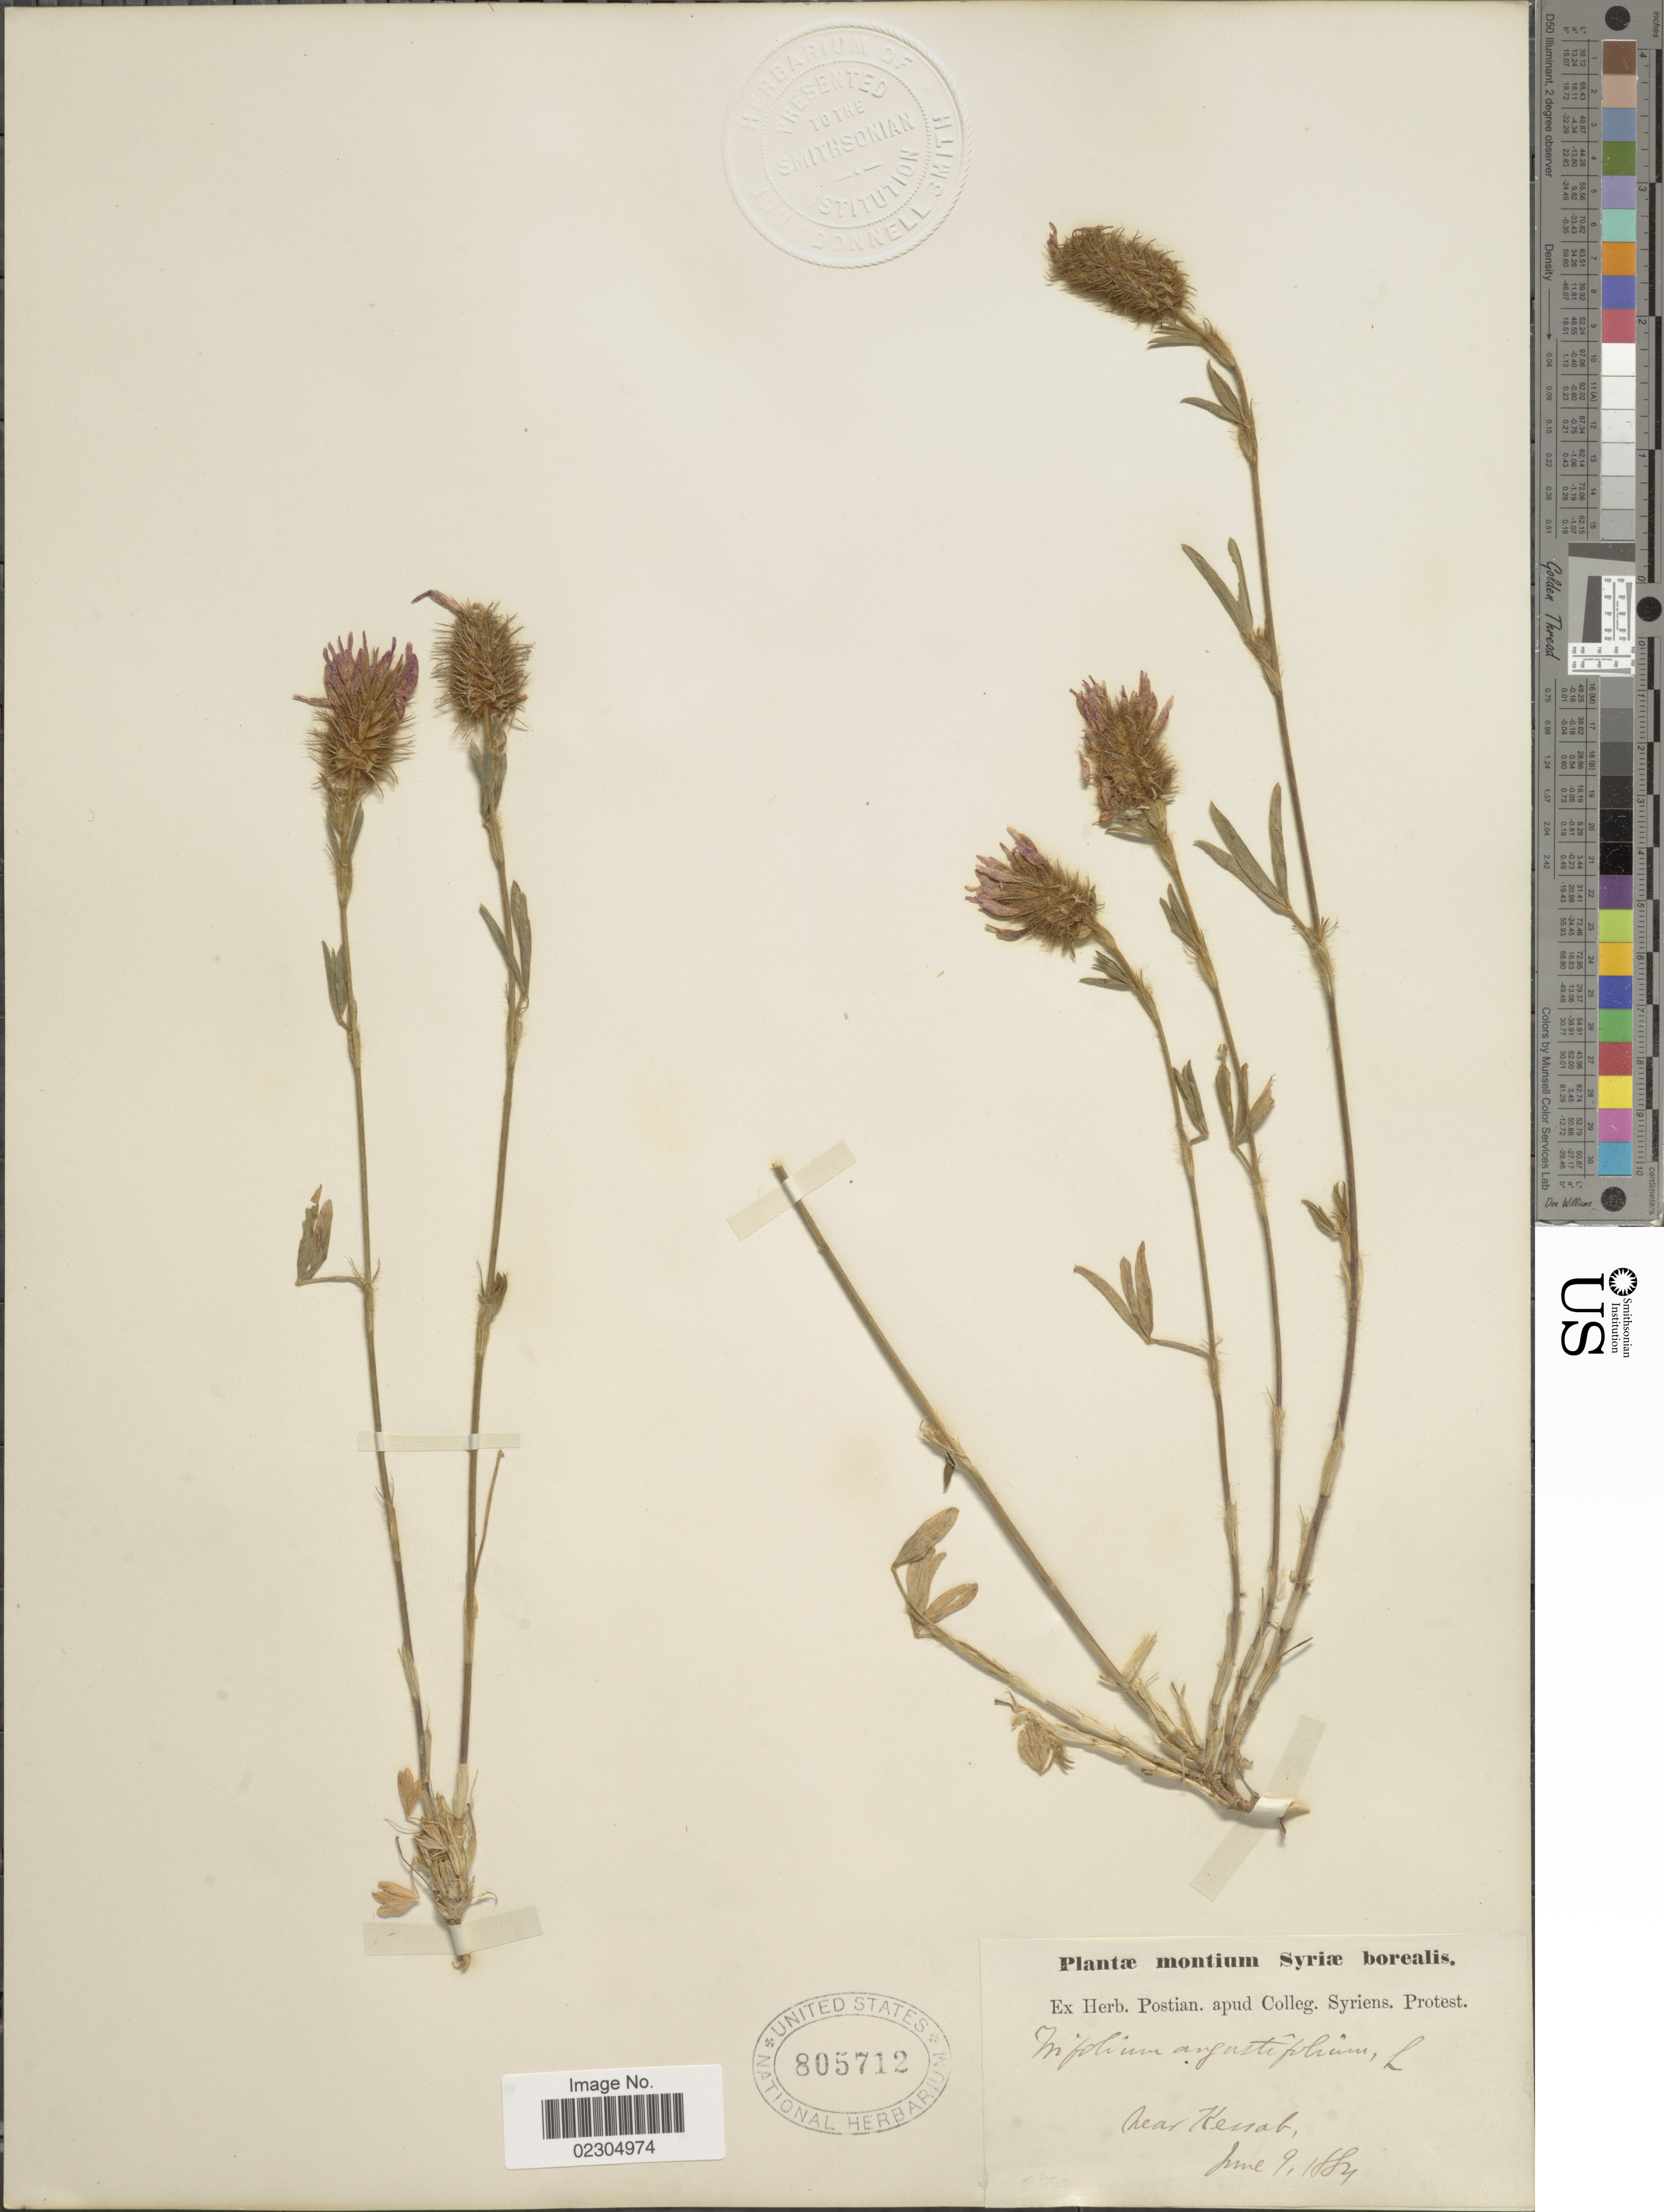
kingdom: Plantae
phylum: Tracheophyta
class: Magnoliopsida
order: Fabales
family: Fabaceae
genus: Trifolium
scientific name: Trifolium angustifolium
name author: L.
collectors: ex herb. Postian. apud Colleg. Syriens. Protest. USE "Fannie P. A. Shepard" (10308853) AS PRIMARY COLLECTOR INSTEAD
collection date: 1884-06-09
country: Syria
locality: Montium Syriae borealis. Near Kenab.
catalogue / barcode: US 805712